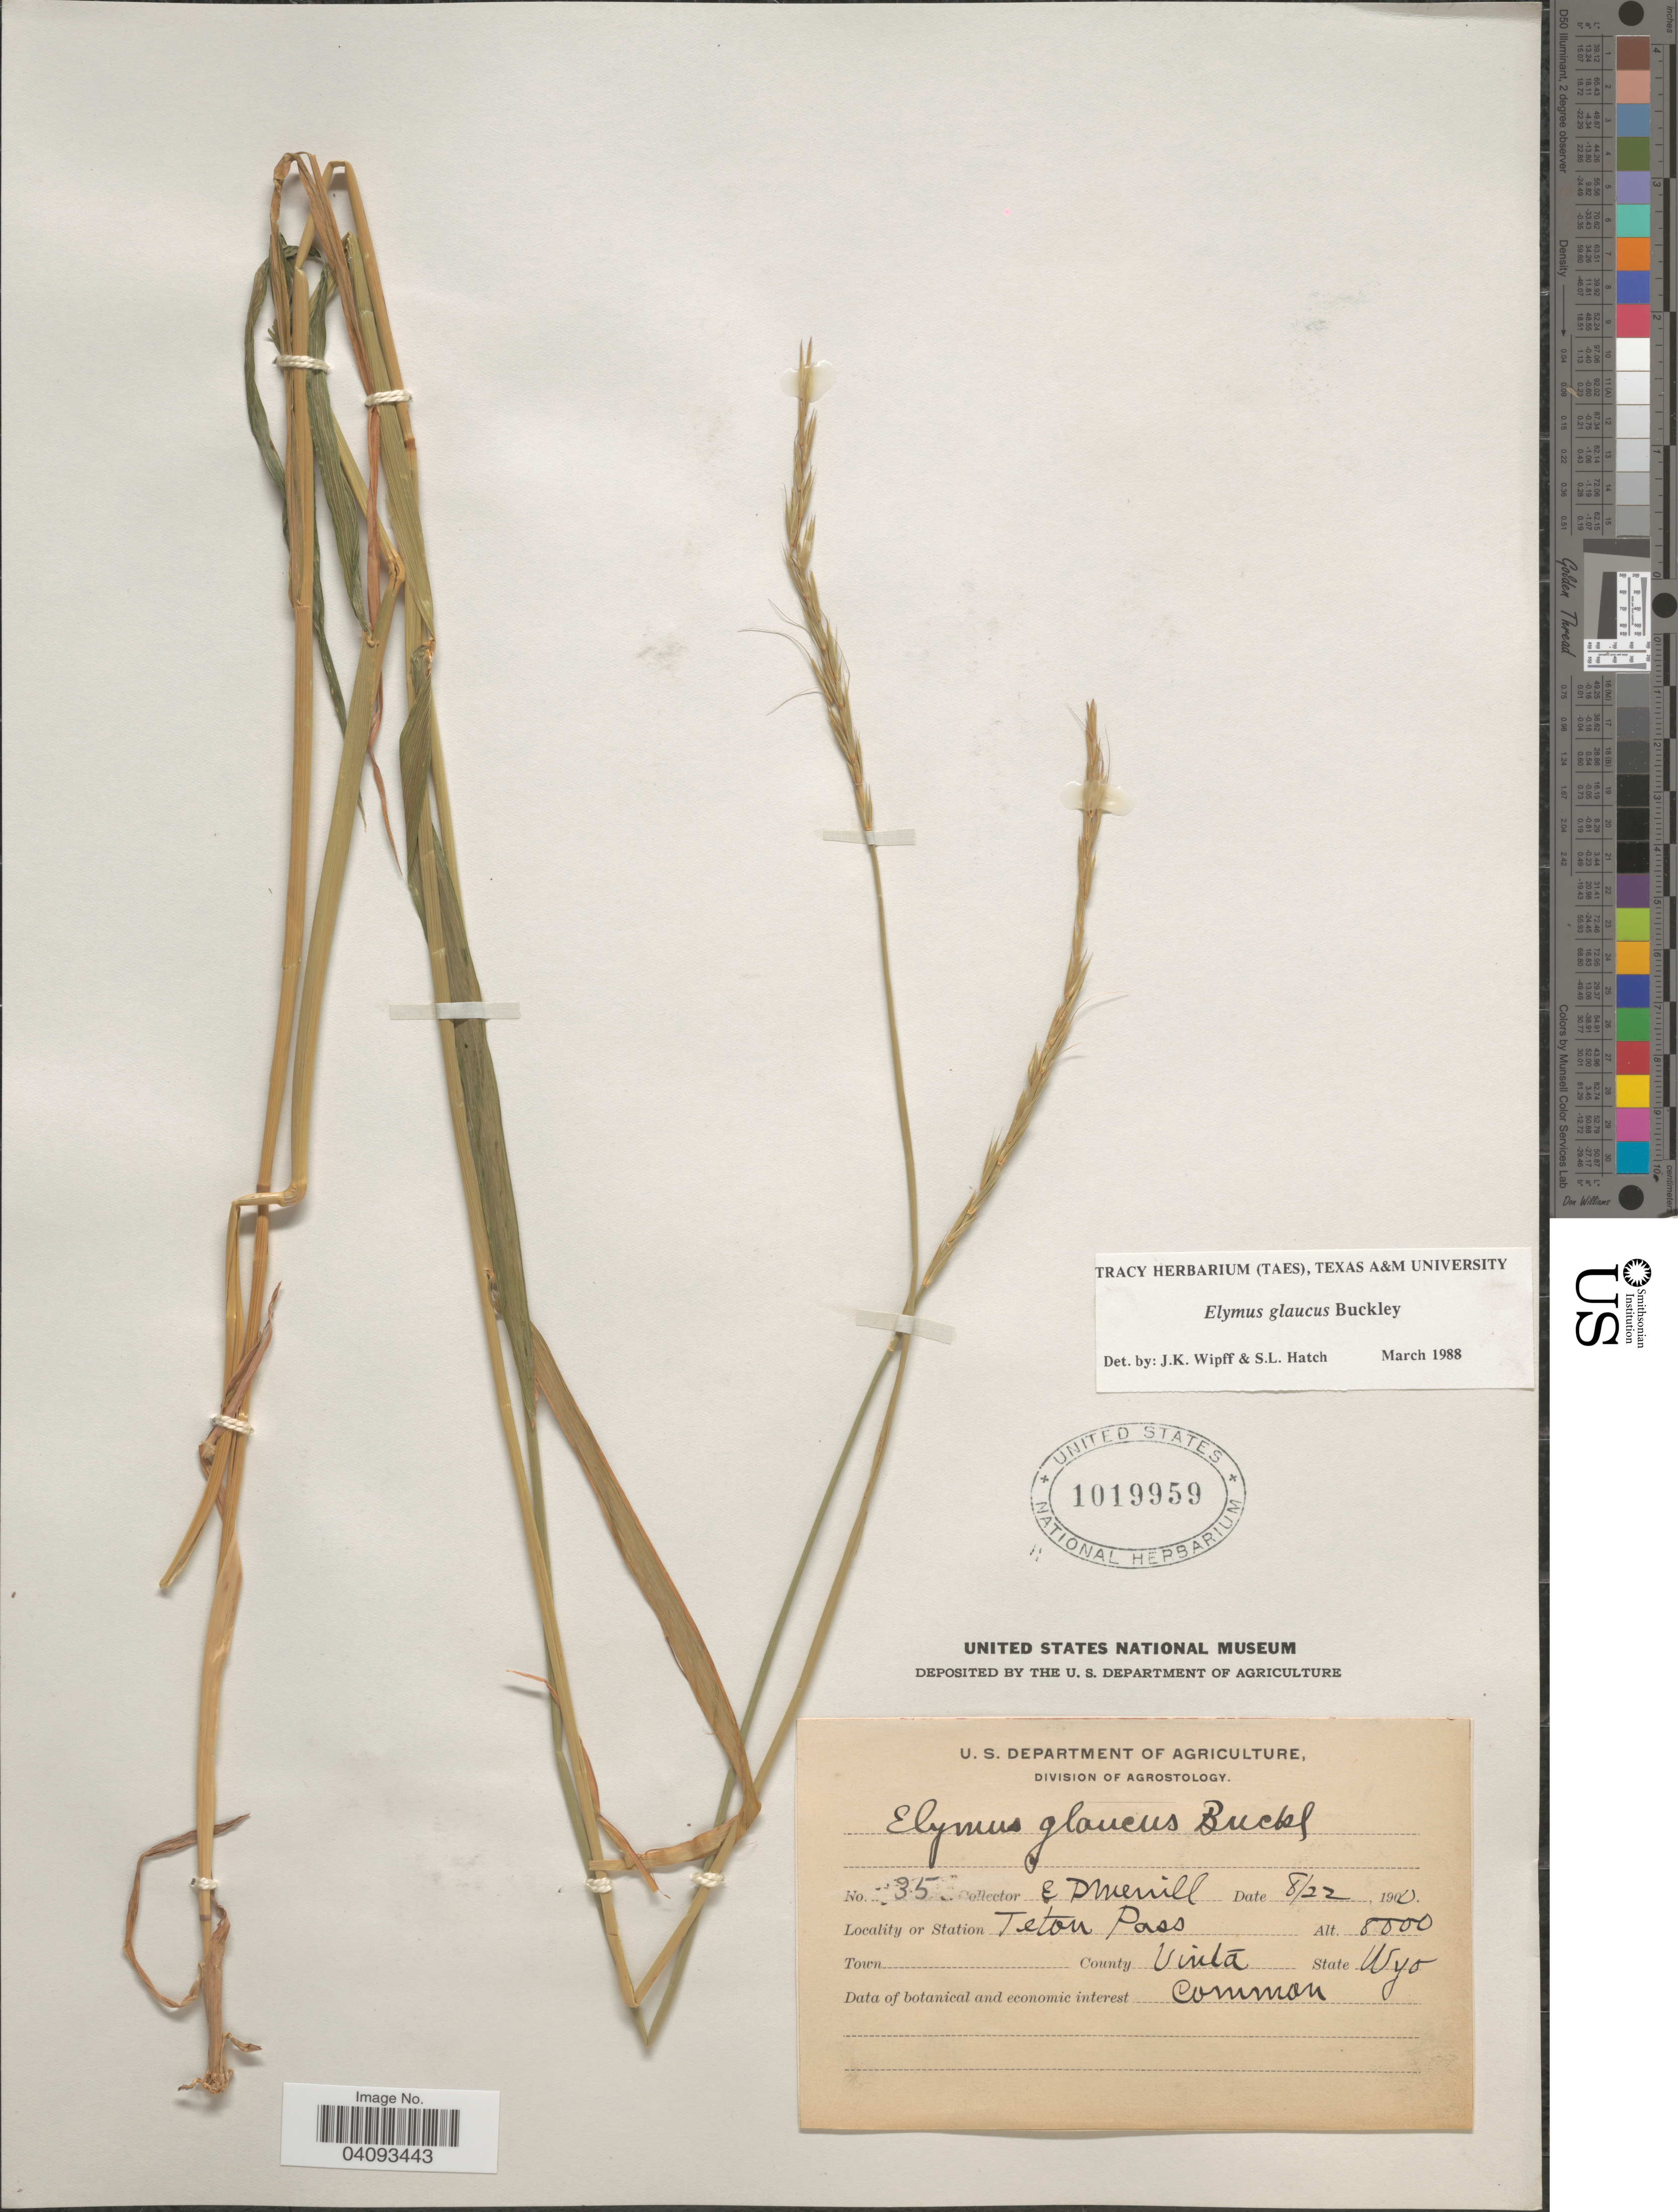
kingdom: Plantae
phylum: Tracheophyta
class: Liliopsida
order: Poales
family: Poaceae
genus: Elymus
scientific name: Elymus glaucus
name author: Buckley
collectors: E. D. Merrill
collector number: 35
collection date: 1900-08-22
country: United States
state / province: Wyoming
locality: Teton Pass. County Uinta.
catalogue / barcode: US 1019959